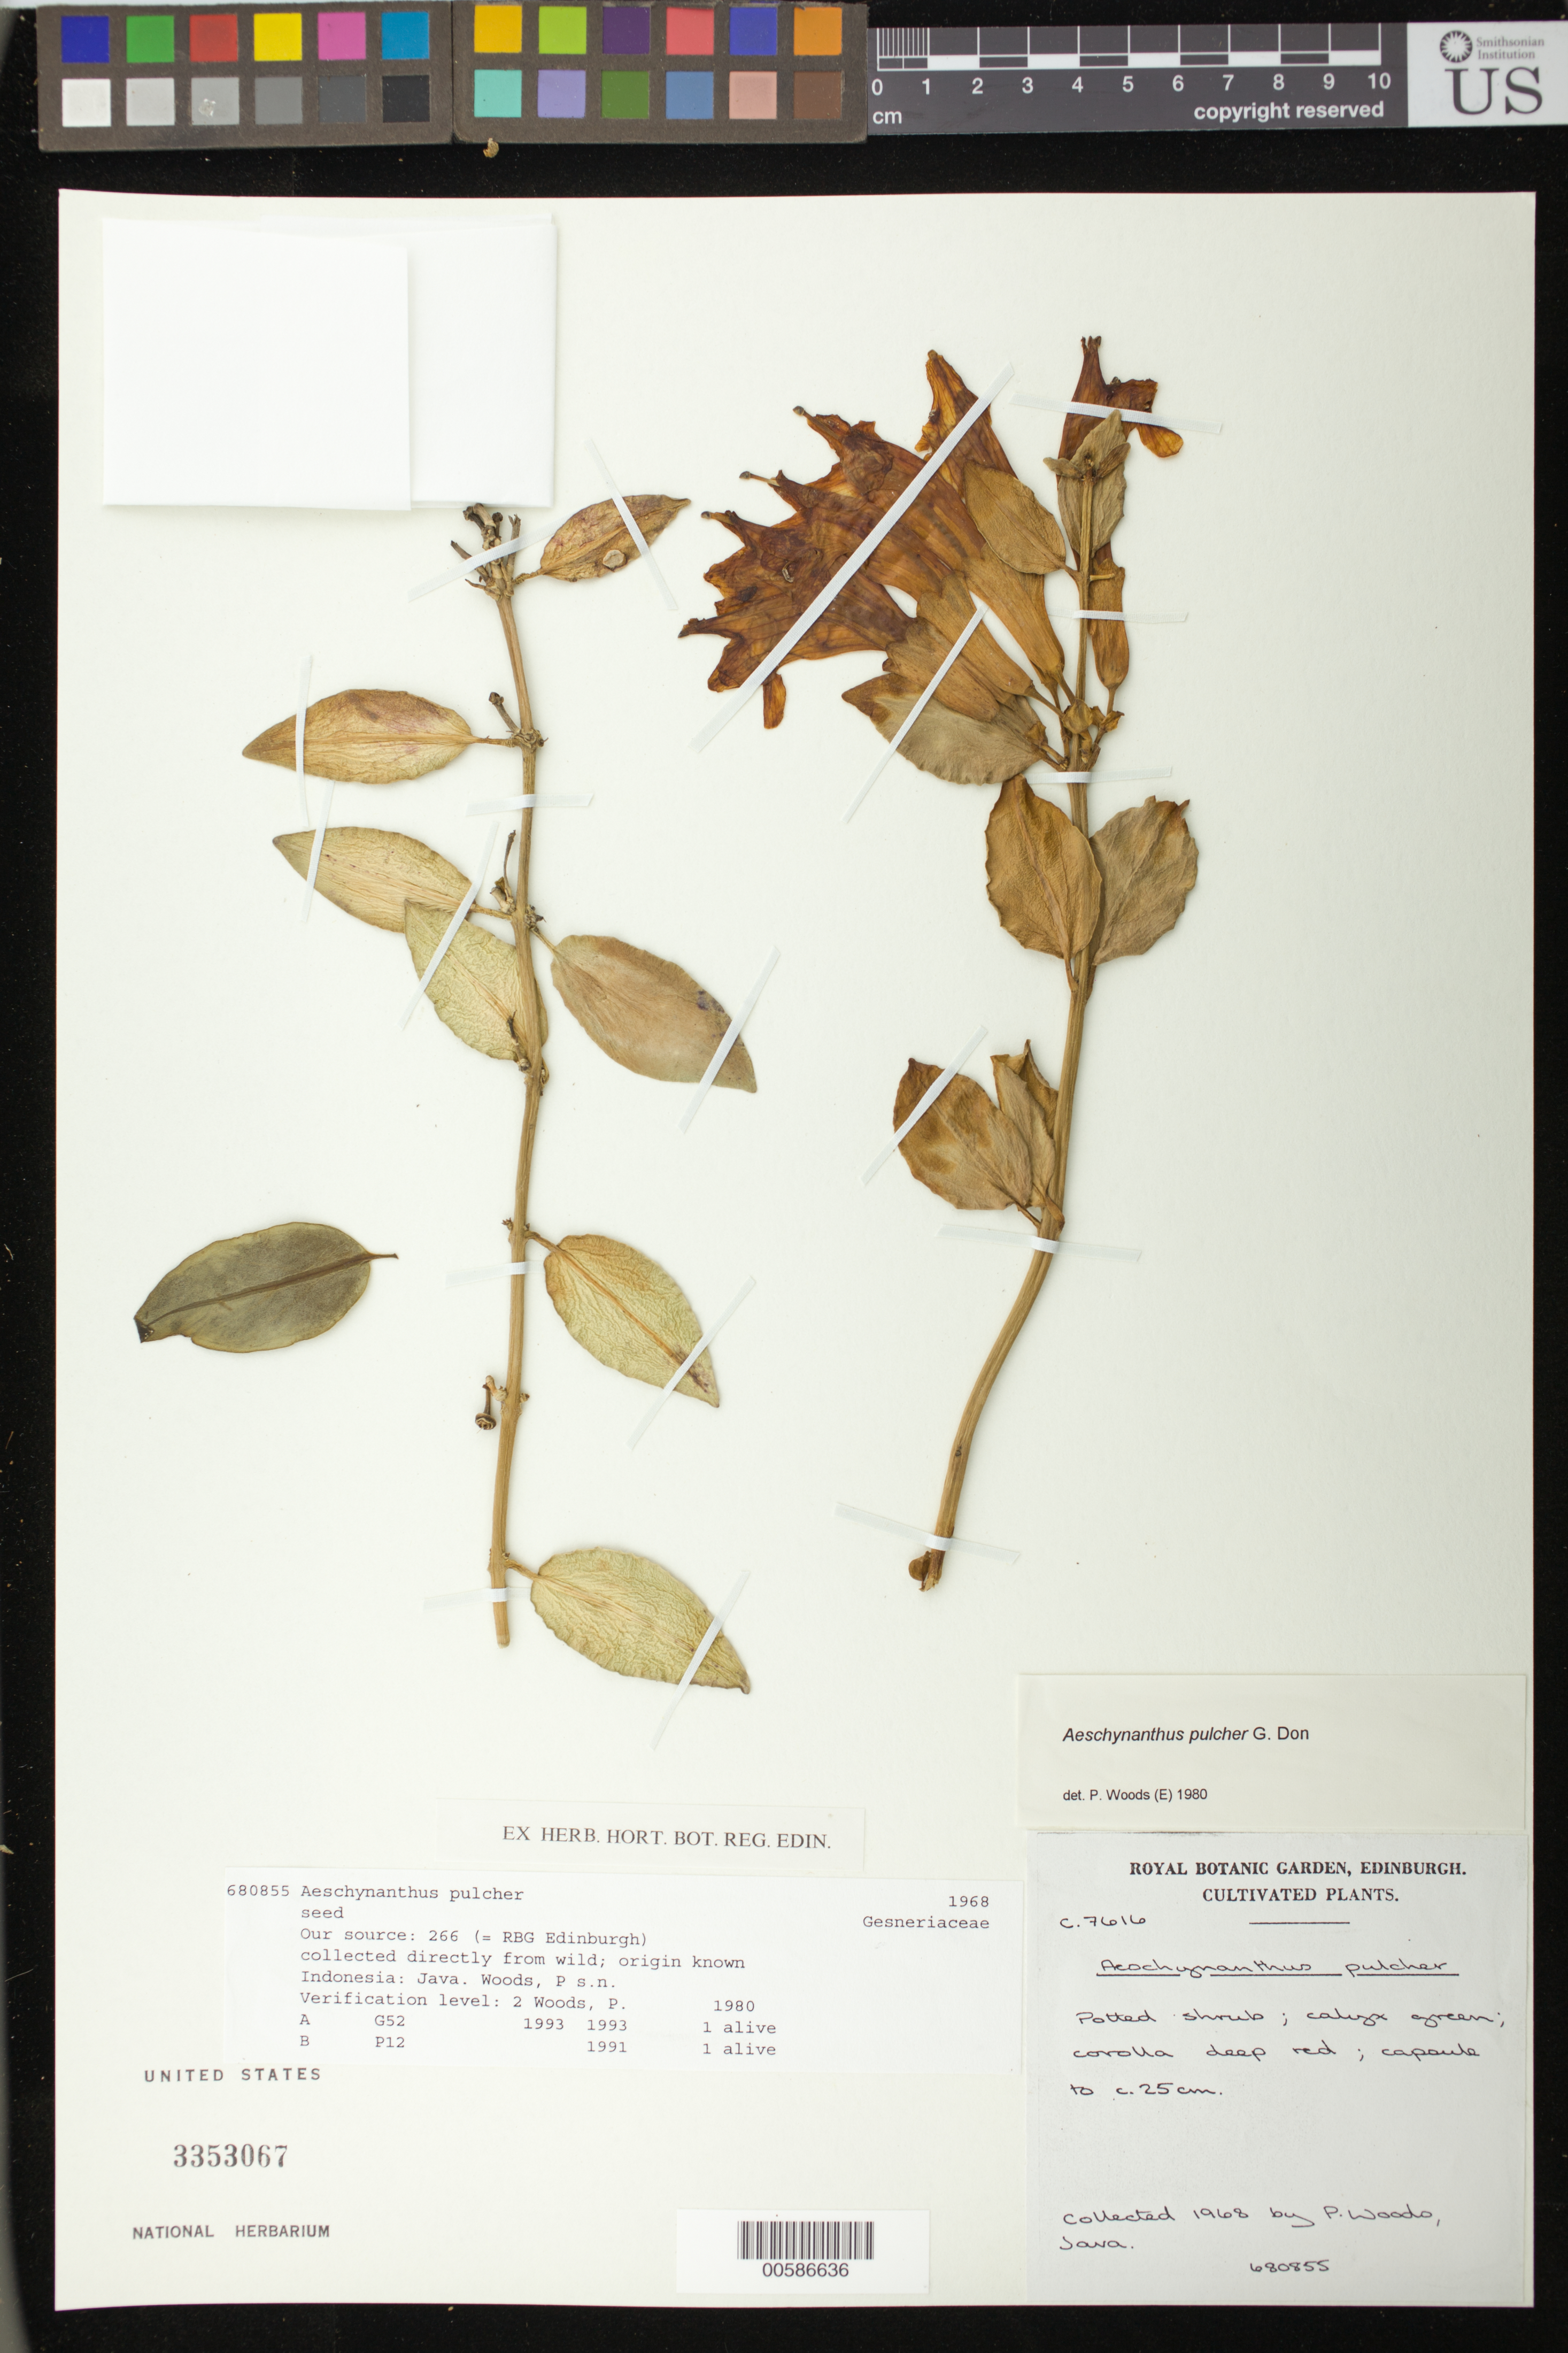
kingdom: Plantae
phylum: Tracheophyta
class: Magnoliopsida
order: Lamiales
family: Gesneriaceae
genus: Aeschynanthus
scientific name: Aeschynanthus pulcher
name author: (Blume) G. Don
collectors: RBG Edinburgh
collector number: C. 7616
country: United Kingdom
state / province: Scotland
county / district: Edinburgh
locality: U.K., Scotland, Edinburgh, cultivated at the RBG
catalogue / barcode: US 3353067